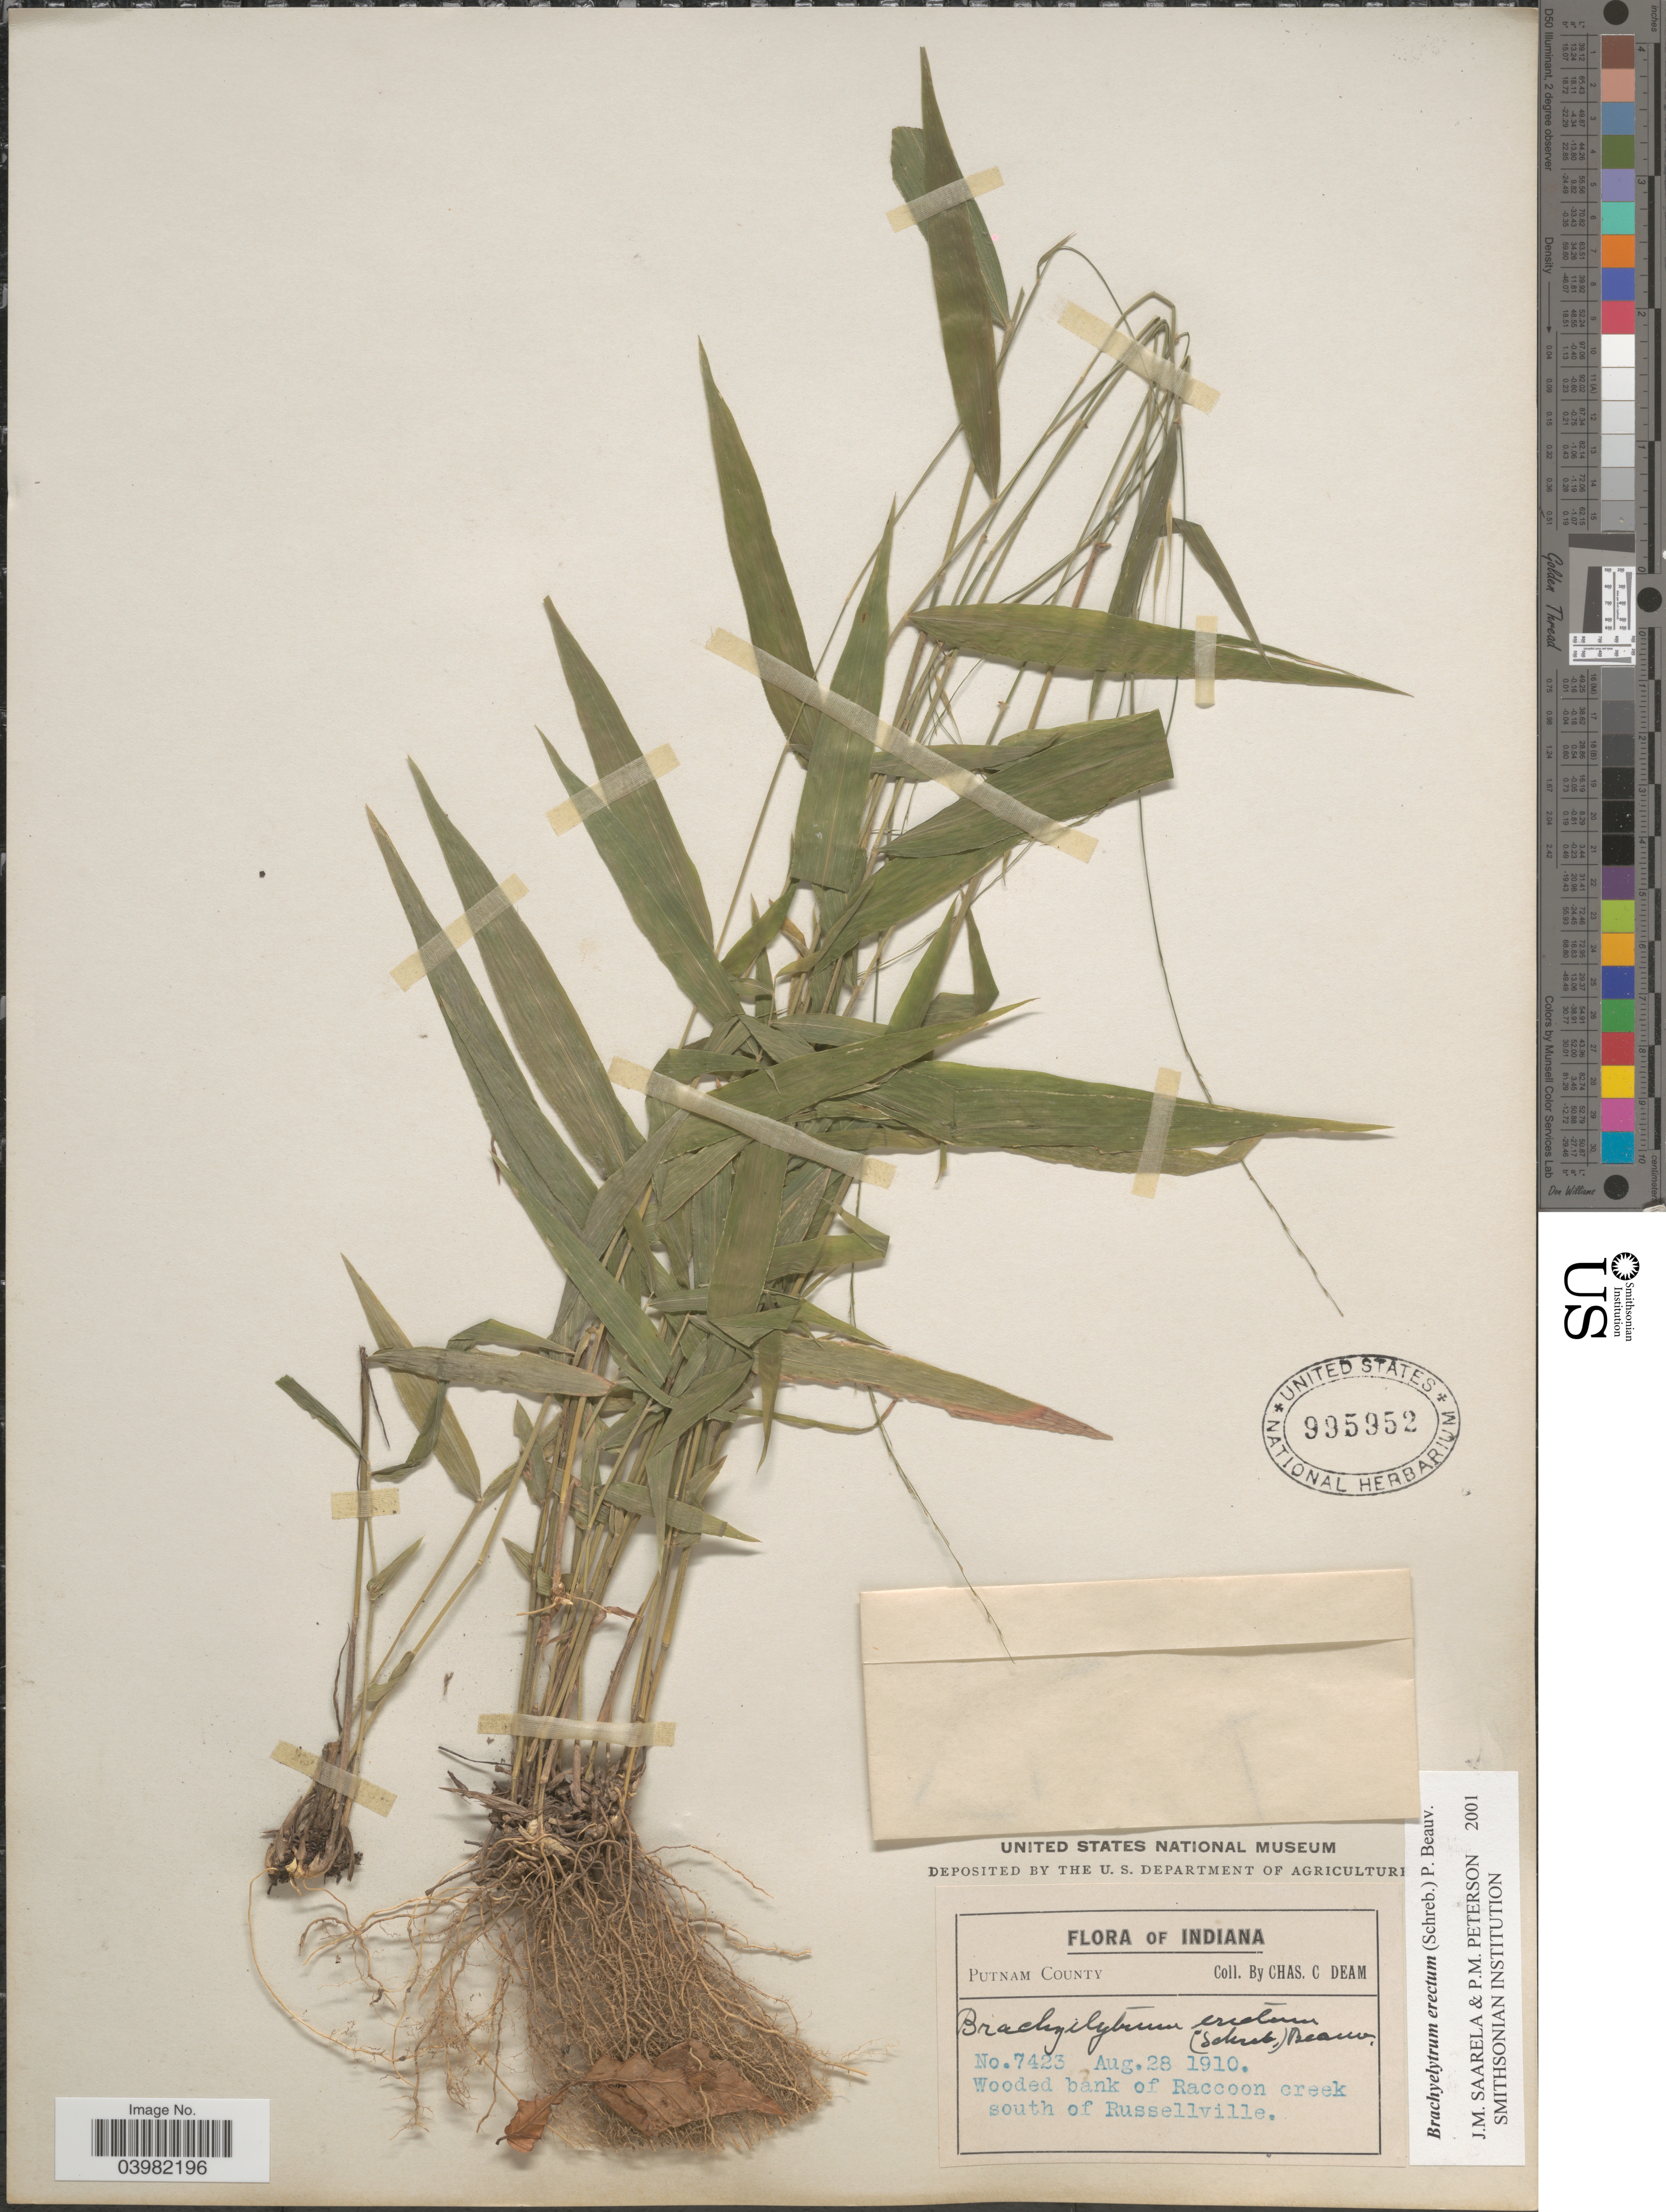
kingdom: Plantae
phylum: Tracheophyta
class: Liliopsida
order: Poales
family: Poaceae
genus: Brachyelytrum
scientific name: Brachyelytrum erectum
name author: (Schreb.) P. Beauv.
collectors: C. C. Deam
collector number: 7423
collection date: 1910-08-28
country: United States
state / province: Indiana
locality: Putnam County. Wooded bank of Raccoon creek south of Russellville.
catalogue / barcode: US 995952